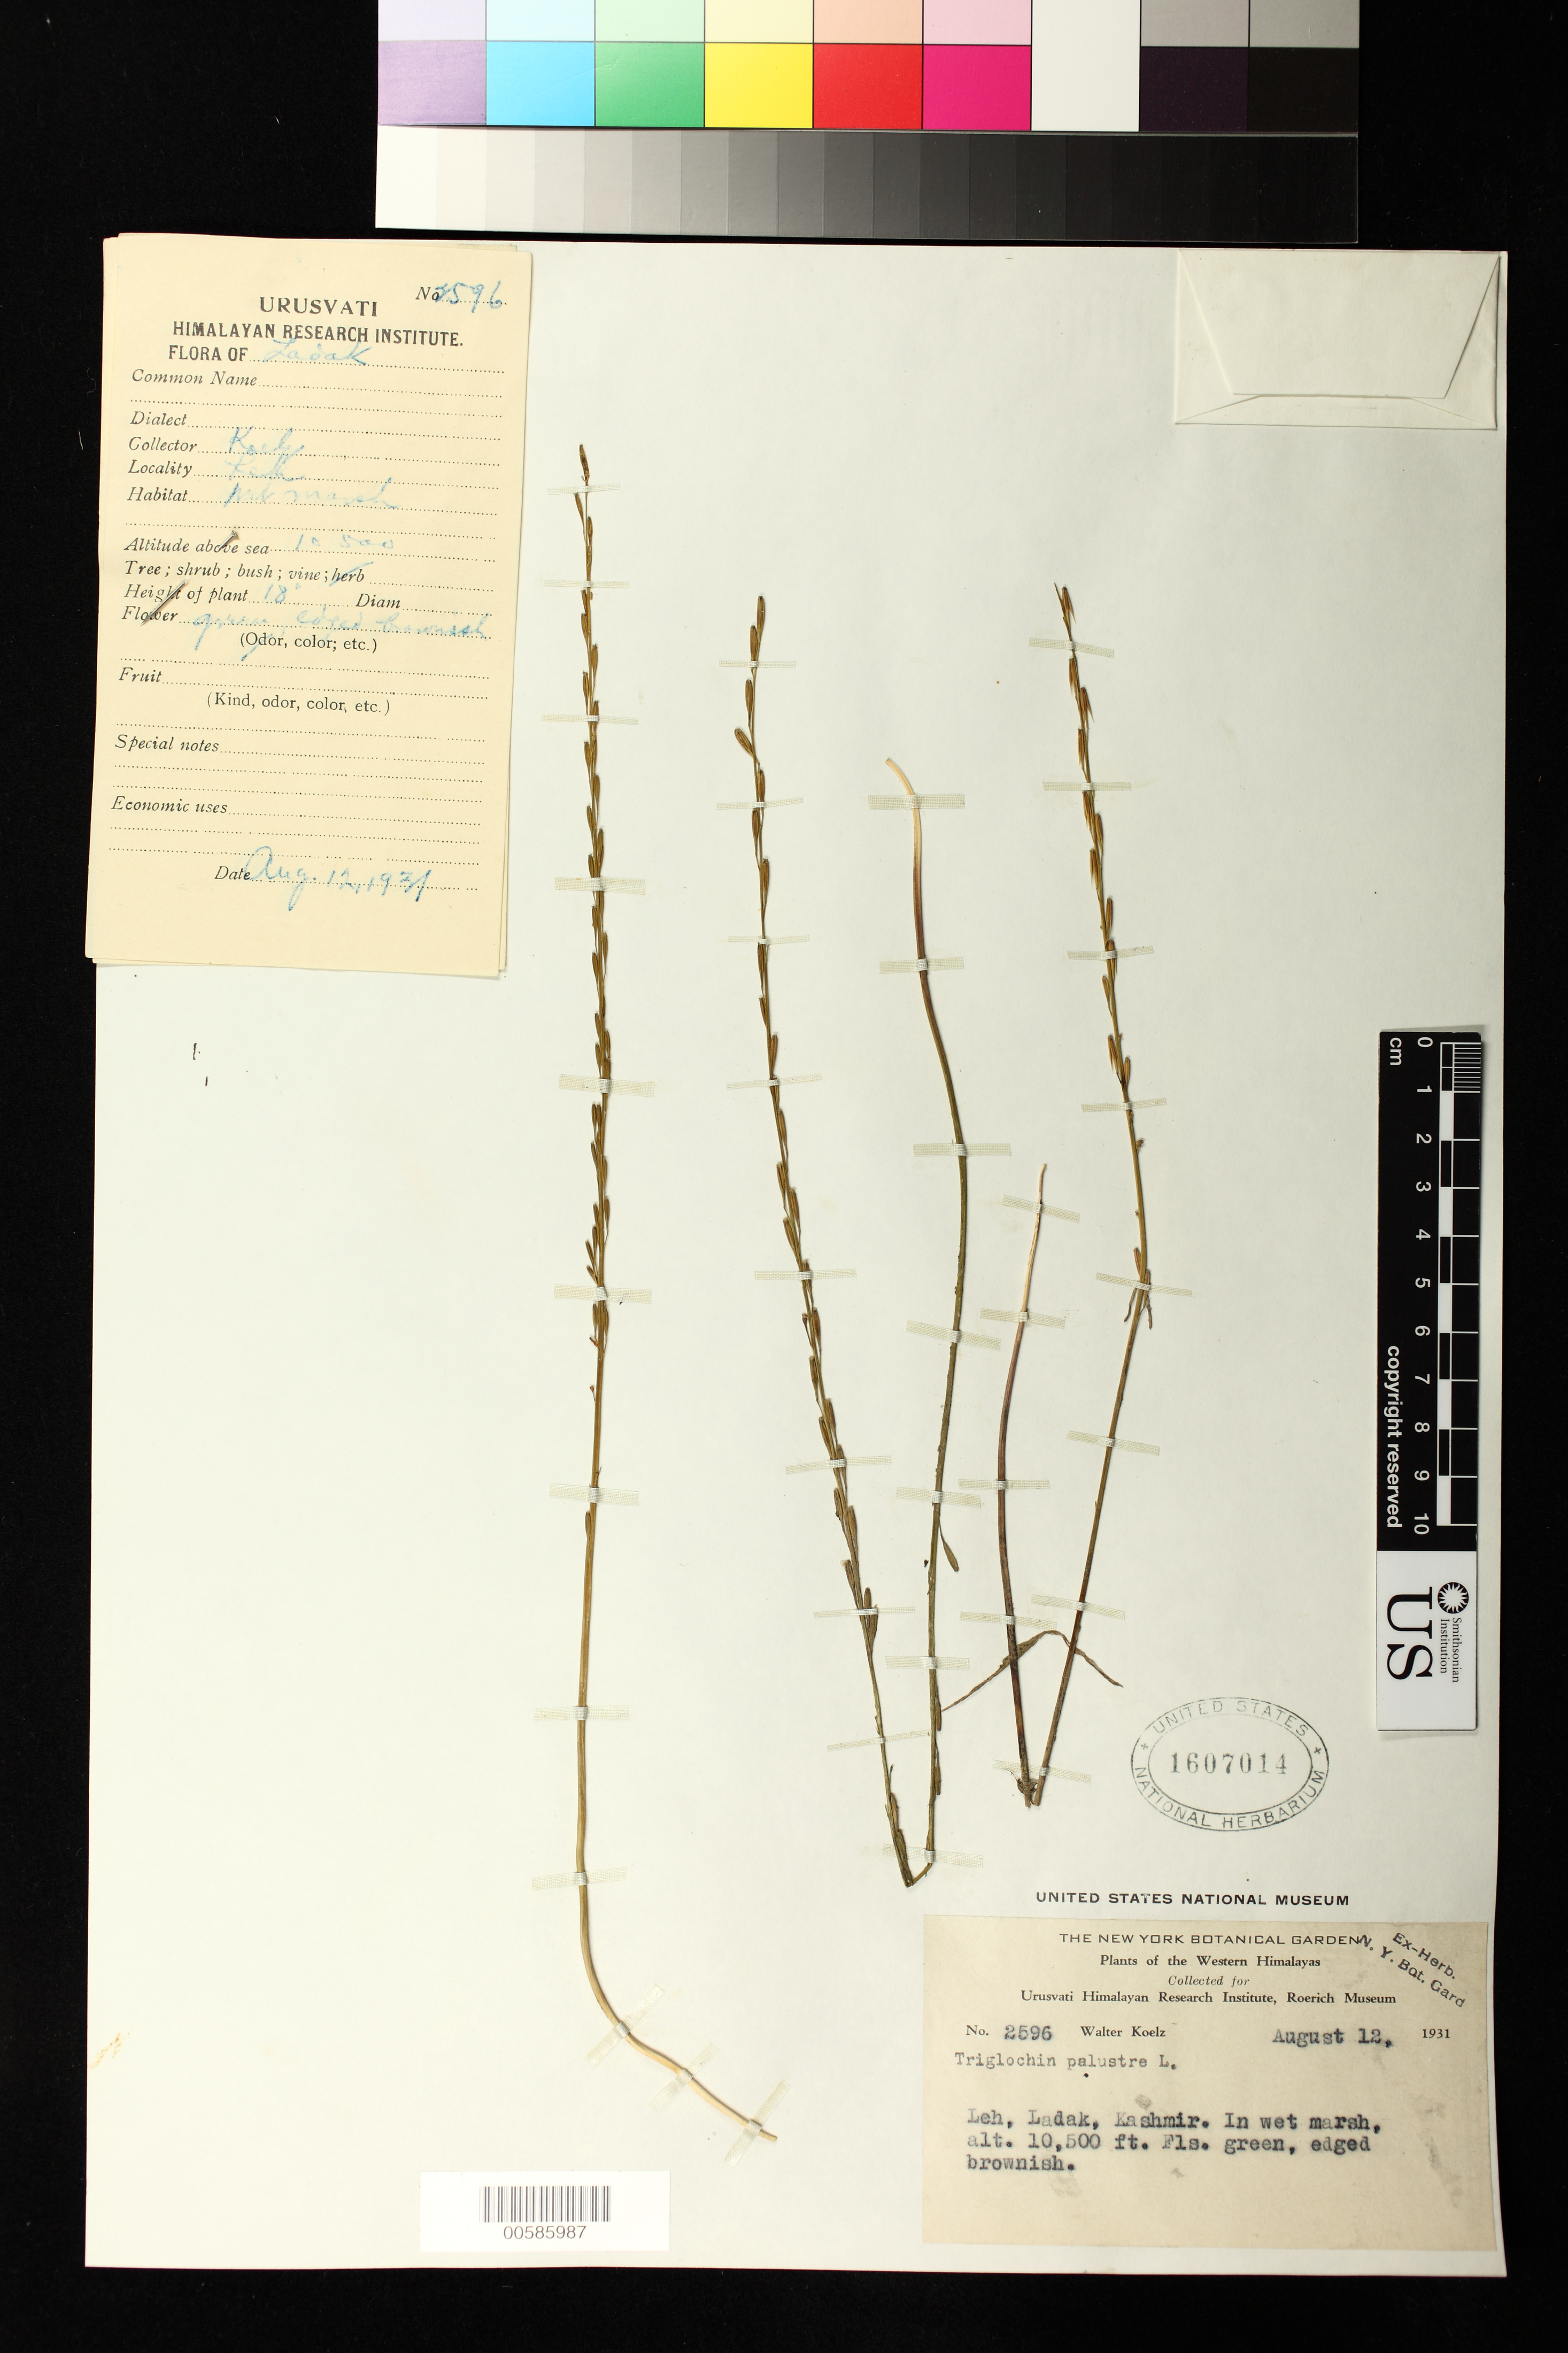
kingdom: Plantae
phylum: Tracheophyta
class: Liliopsida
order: Alismatales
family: Juncaginaceae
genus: Triglochin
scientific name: Triglochin palustris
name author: L.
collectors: W. N. Koelz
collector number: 2596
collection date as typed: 12 Aug 1931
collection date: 1931-08-12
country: India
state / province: Ladakh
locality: Leh, Ladak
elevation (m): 3200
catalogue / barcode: US 1607014